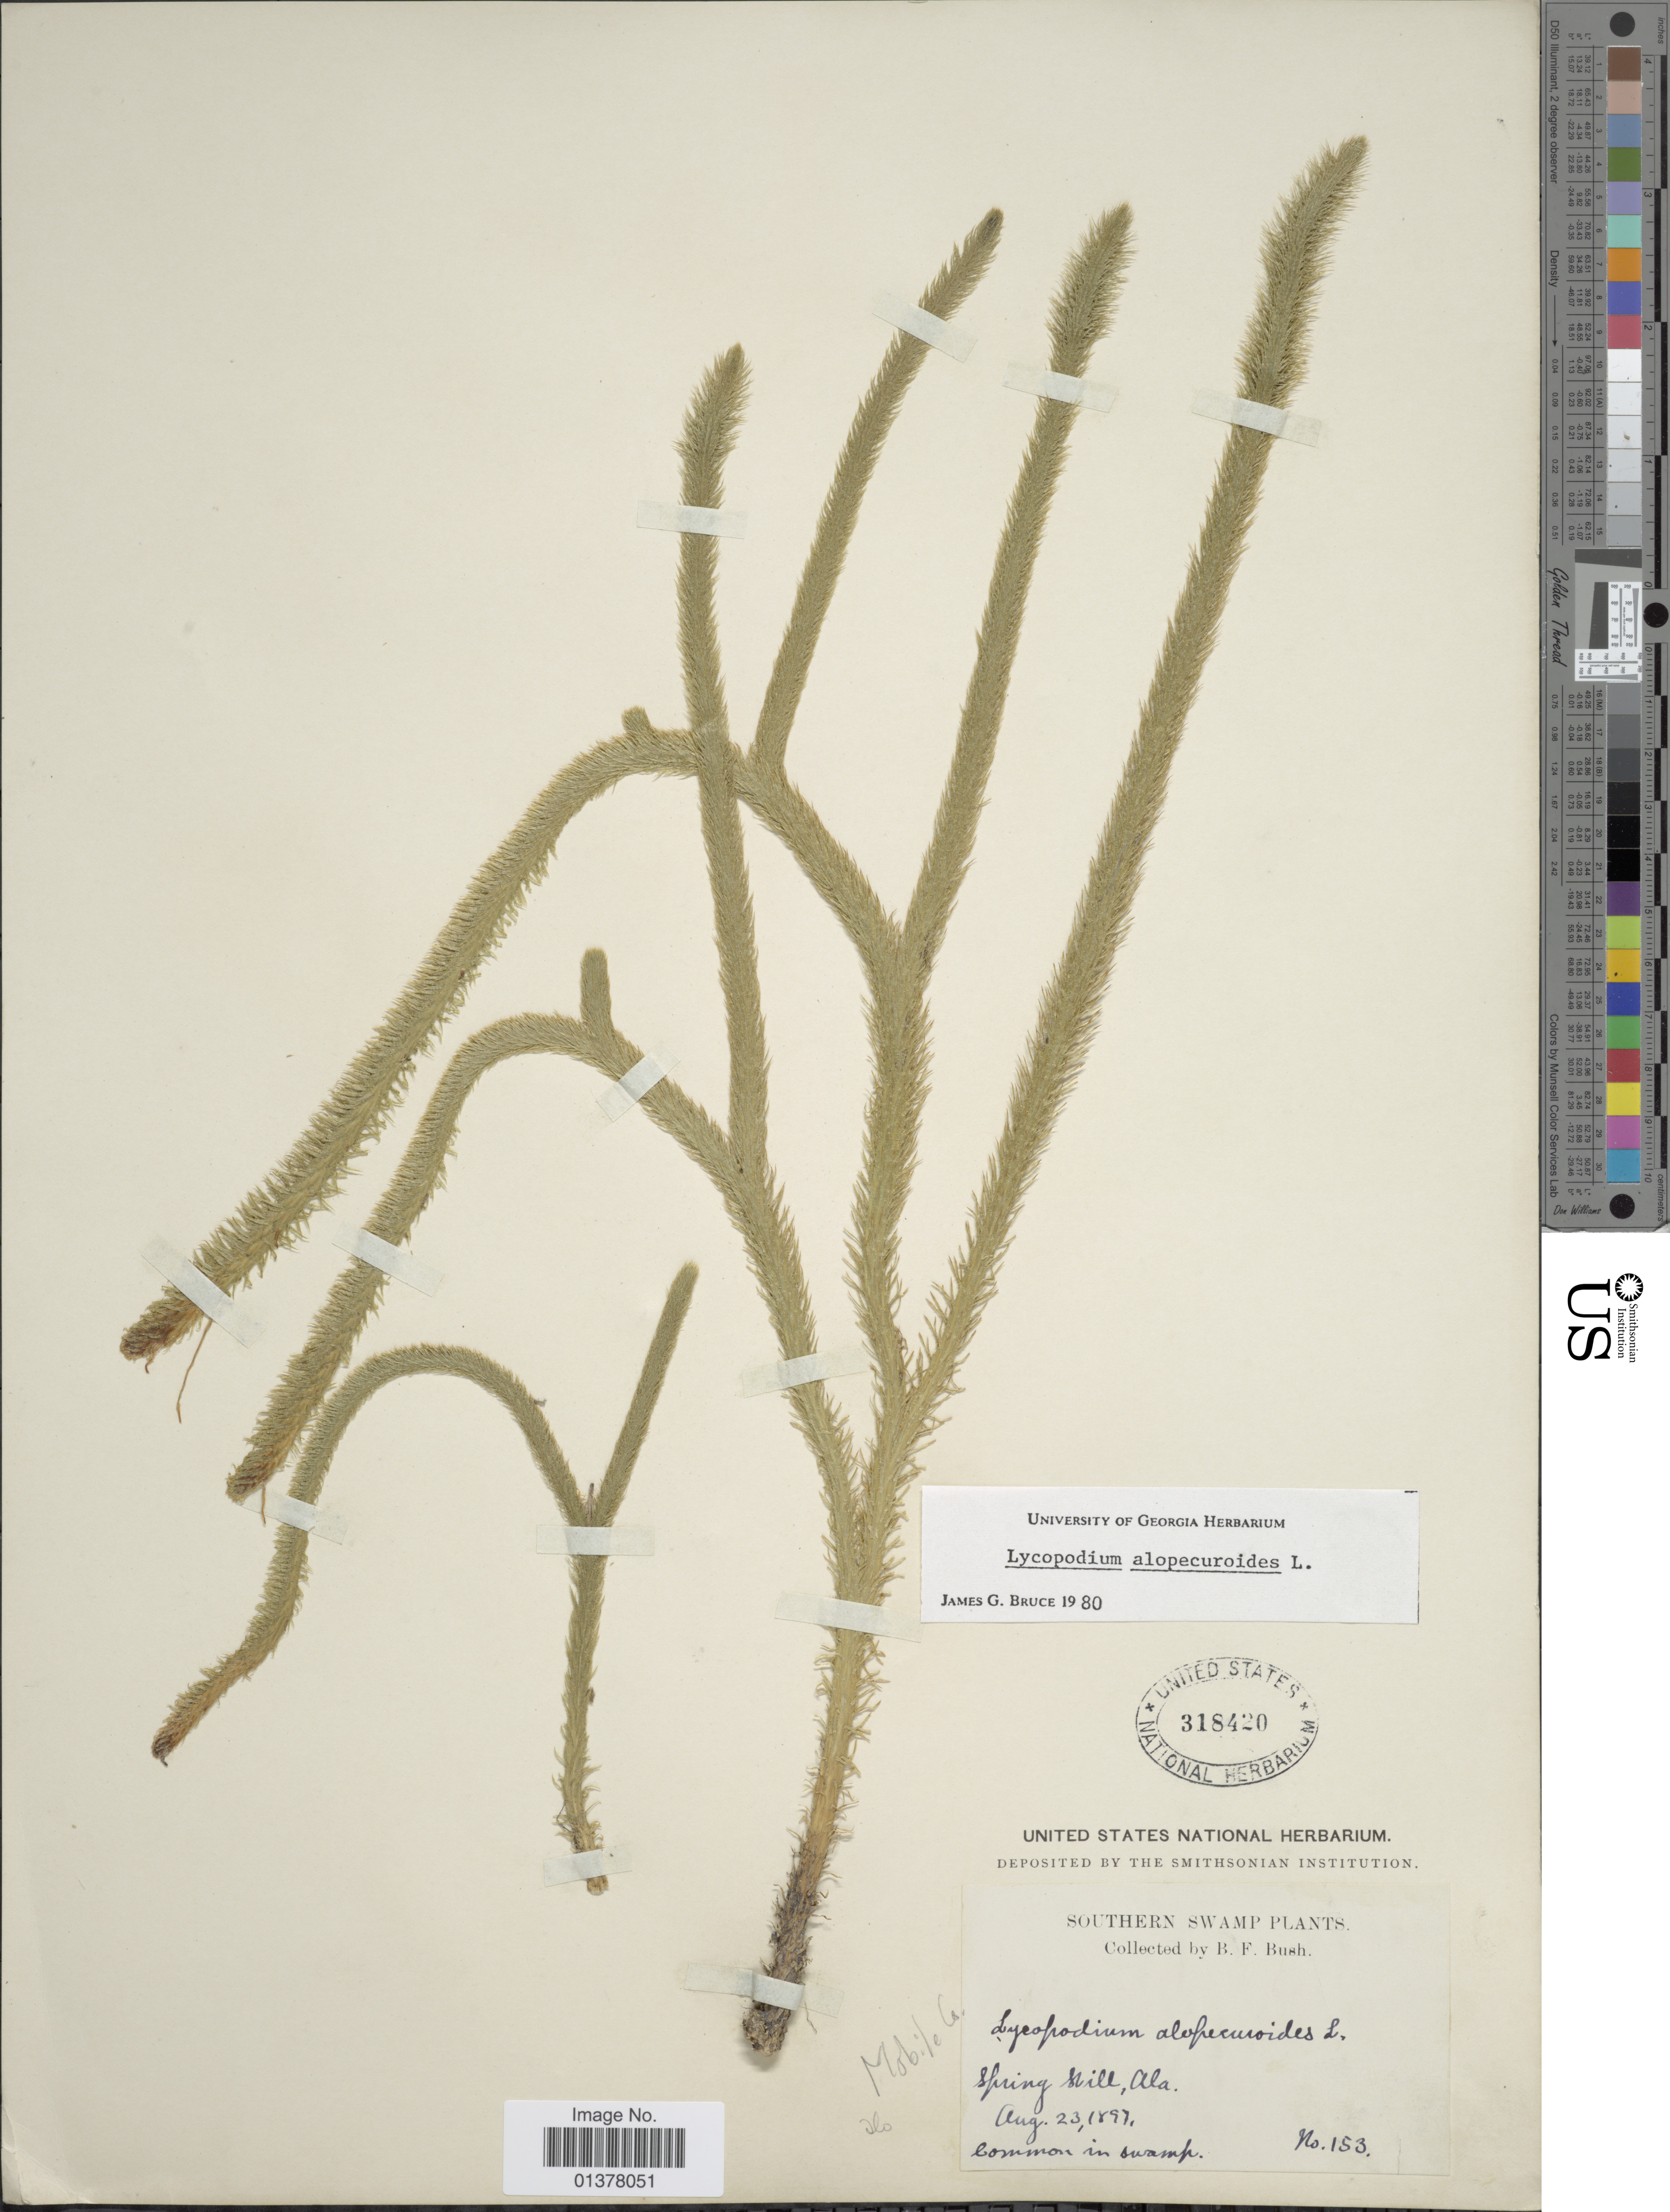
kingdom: Plantae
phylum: Tracheophyta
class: Lycopodiopsida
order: Lycopodiales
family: Lycopodiaceae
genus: Lycopodiella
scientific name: Lycopodiella alopecuroides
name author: (L.) Cranfill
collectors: B. F. Bush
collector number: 153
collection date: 1897-08-23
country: United States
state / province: Alabama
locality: Southern Swamp plants, Spring Hill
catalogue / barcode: US 318420